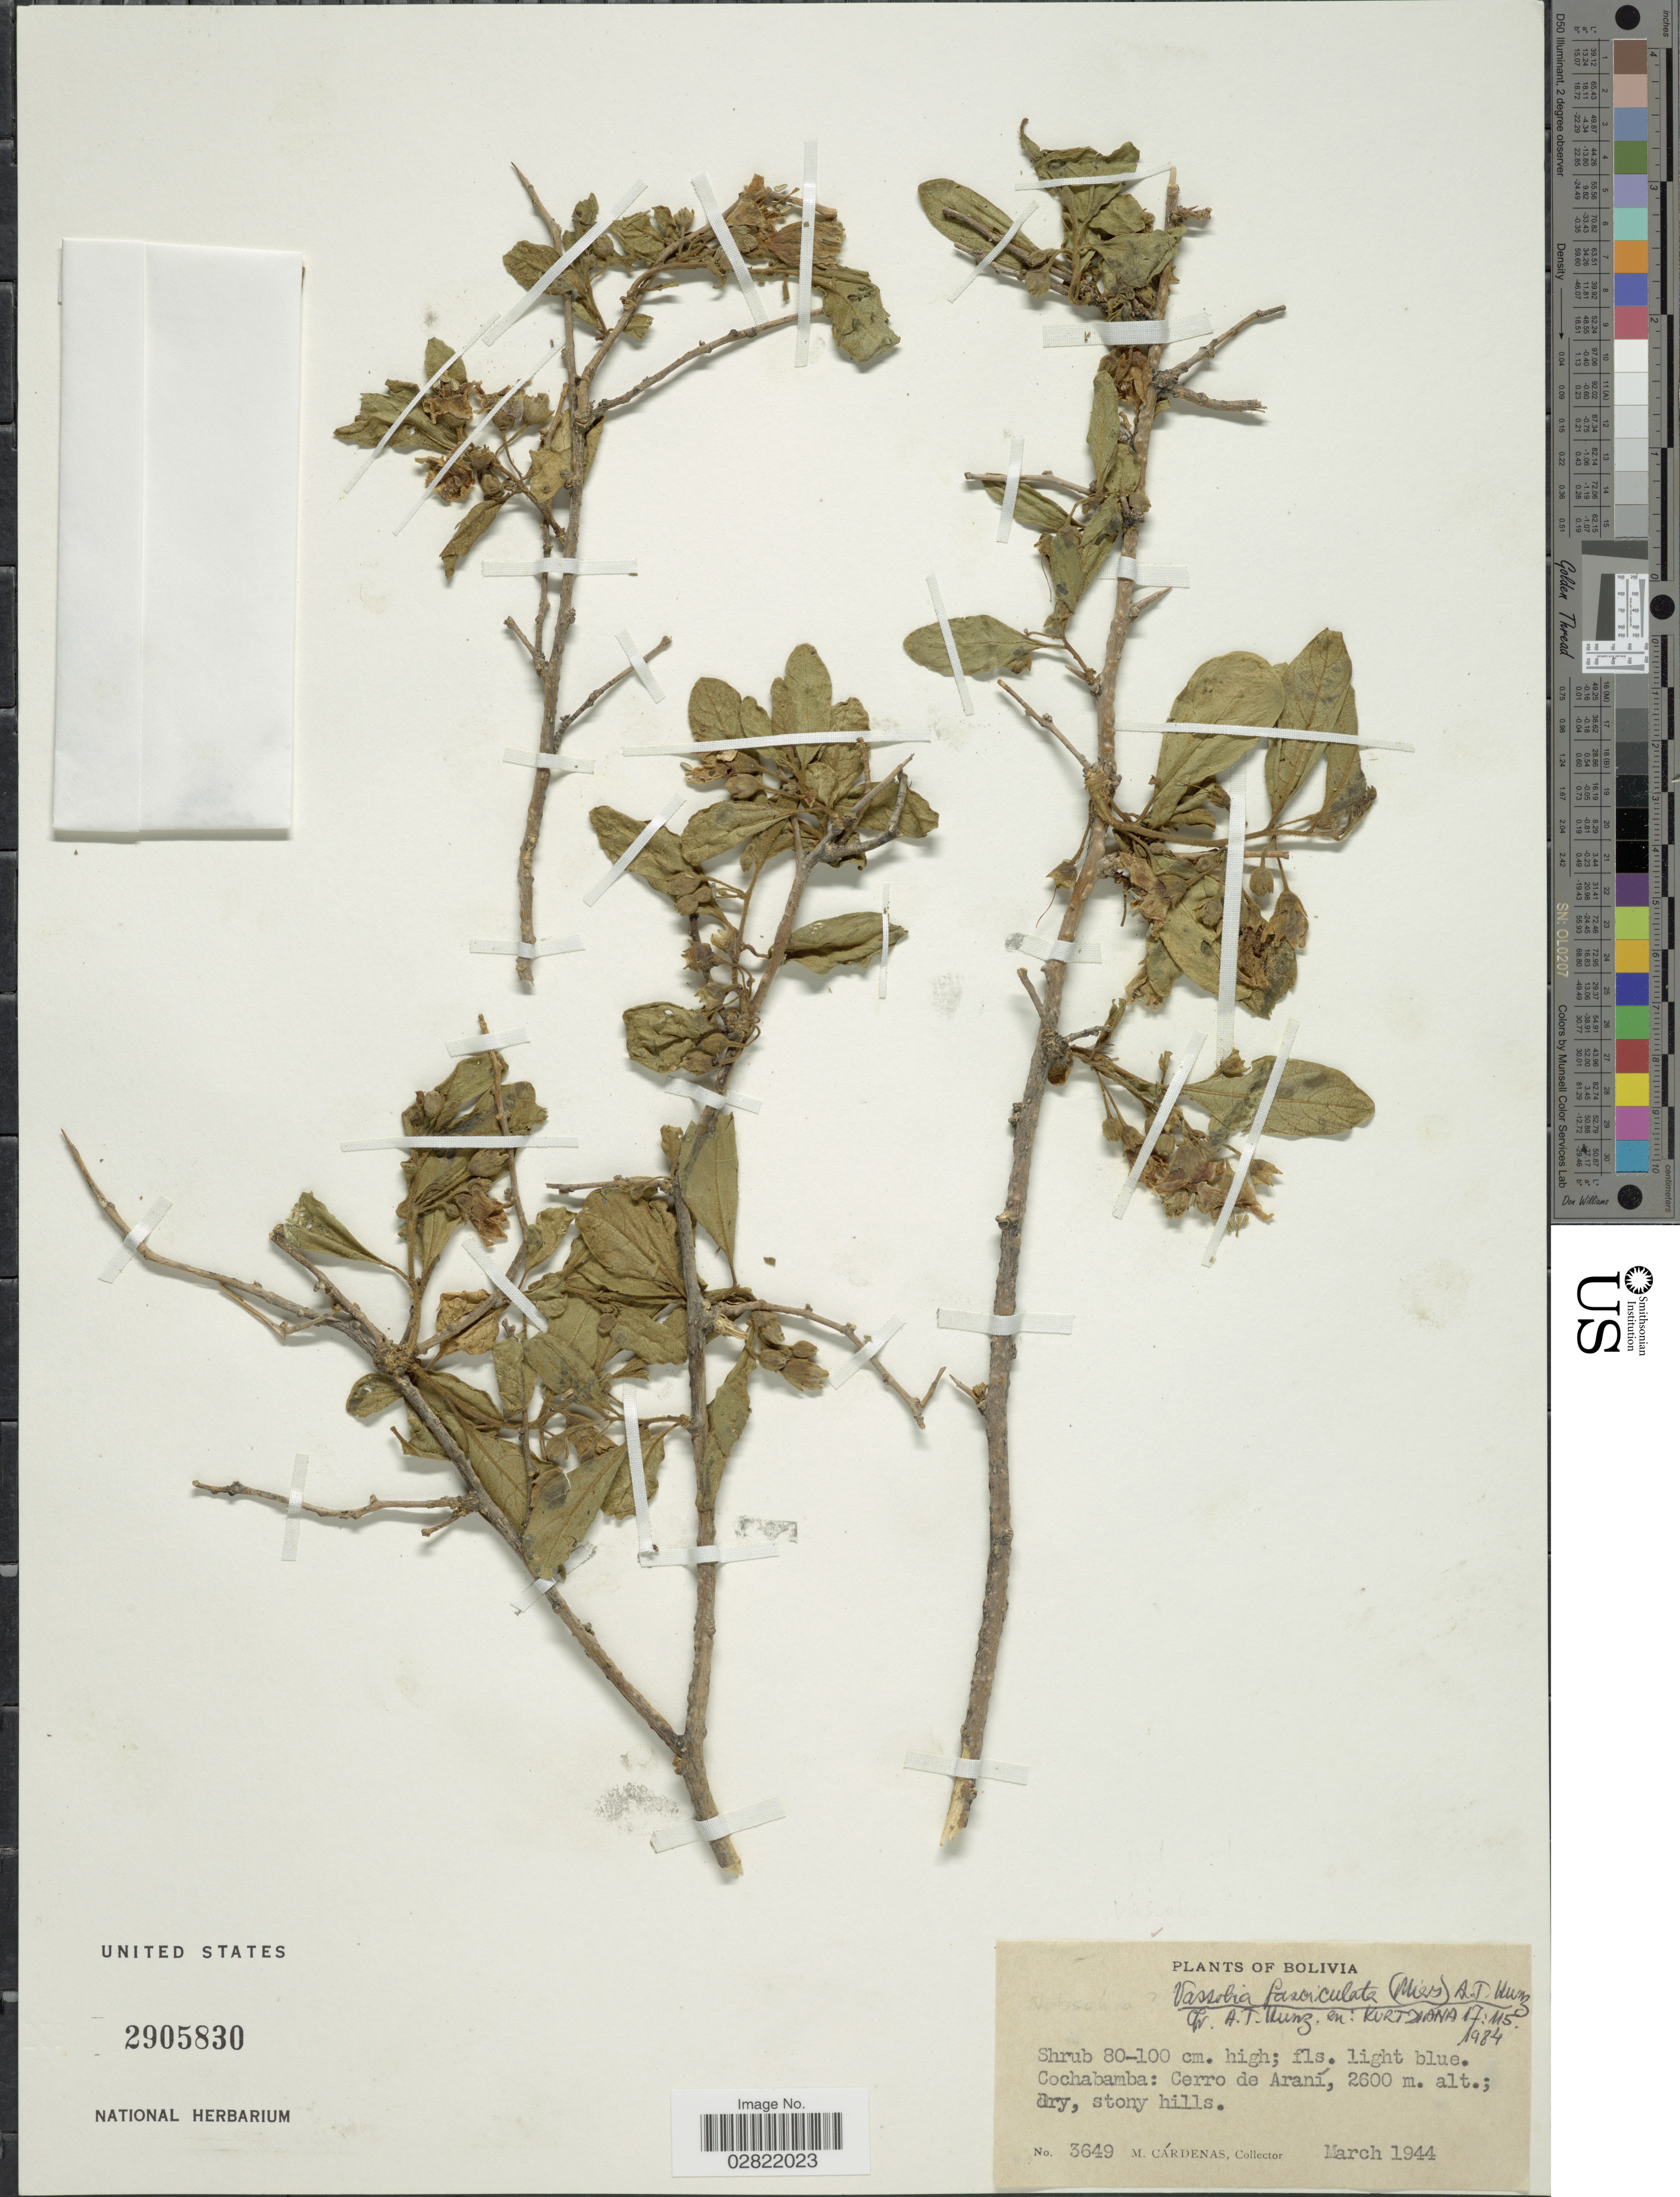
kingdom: Plantae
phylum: Tracheophyta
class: Magnoliopsida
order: Solanales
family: Solanaceae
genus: Vassobia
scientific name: Vassobia fasciculata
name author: (Miers) Hunz.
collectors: M. Cárdenas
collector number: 3649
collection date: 1944-03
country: Bolivia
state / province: Cochabamba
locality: Cochabamba: Cerro de Araní.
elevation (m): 2600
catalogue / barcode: US 2905830